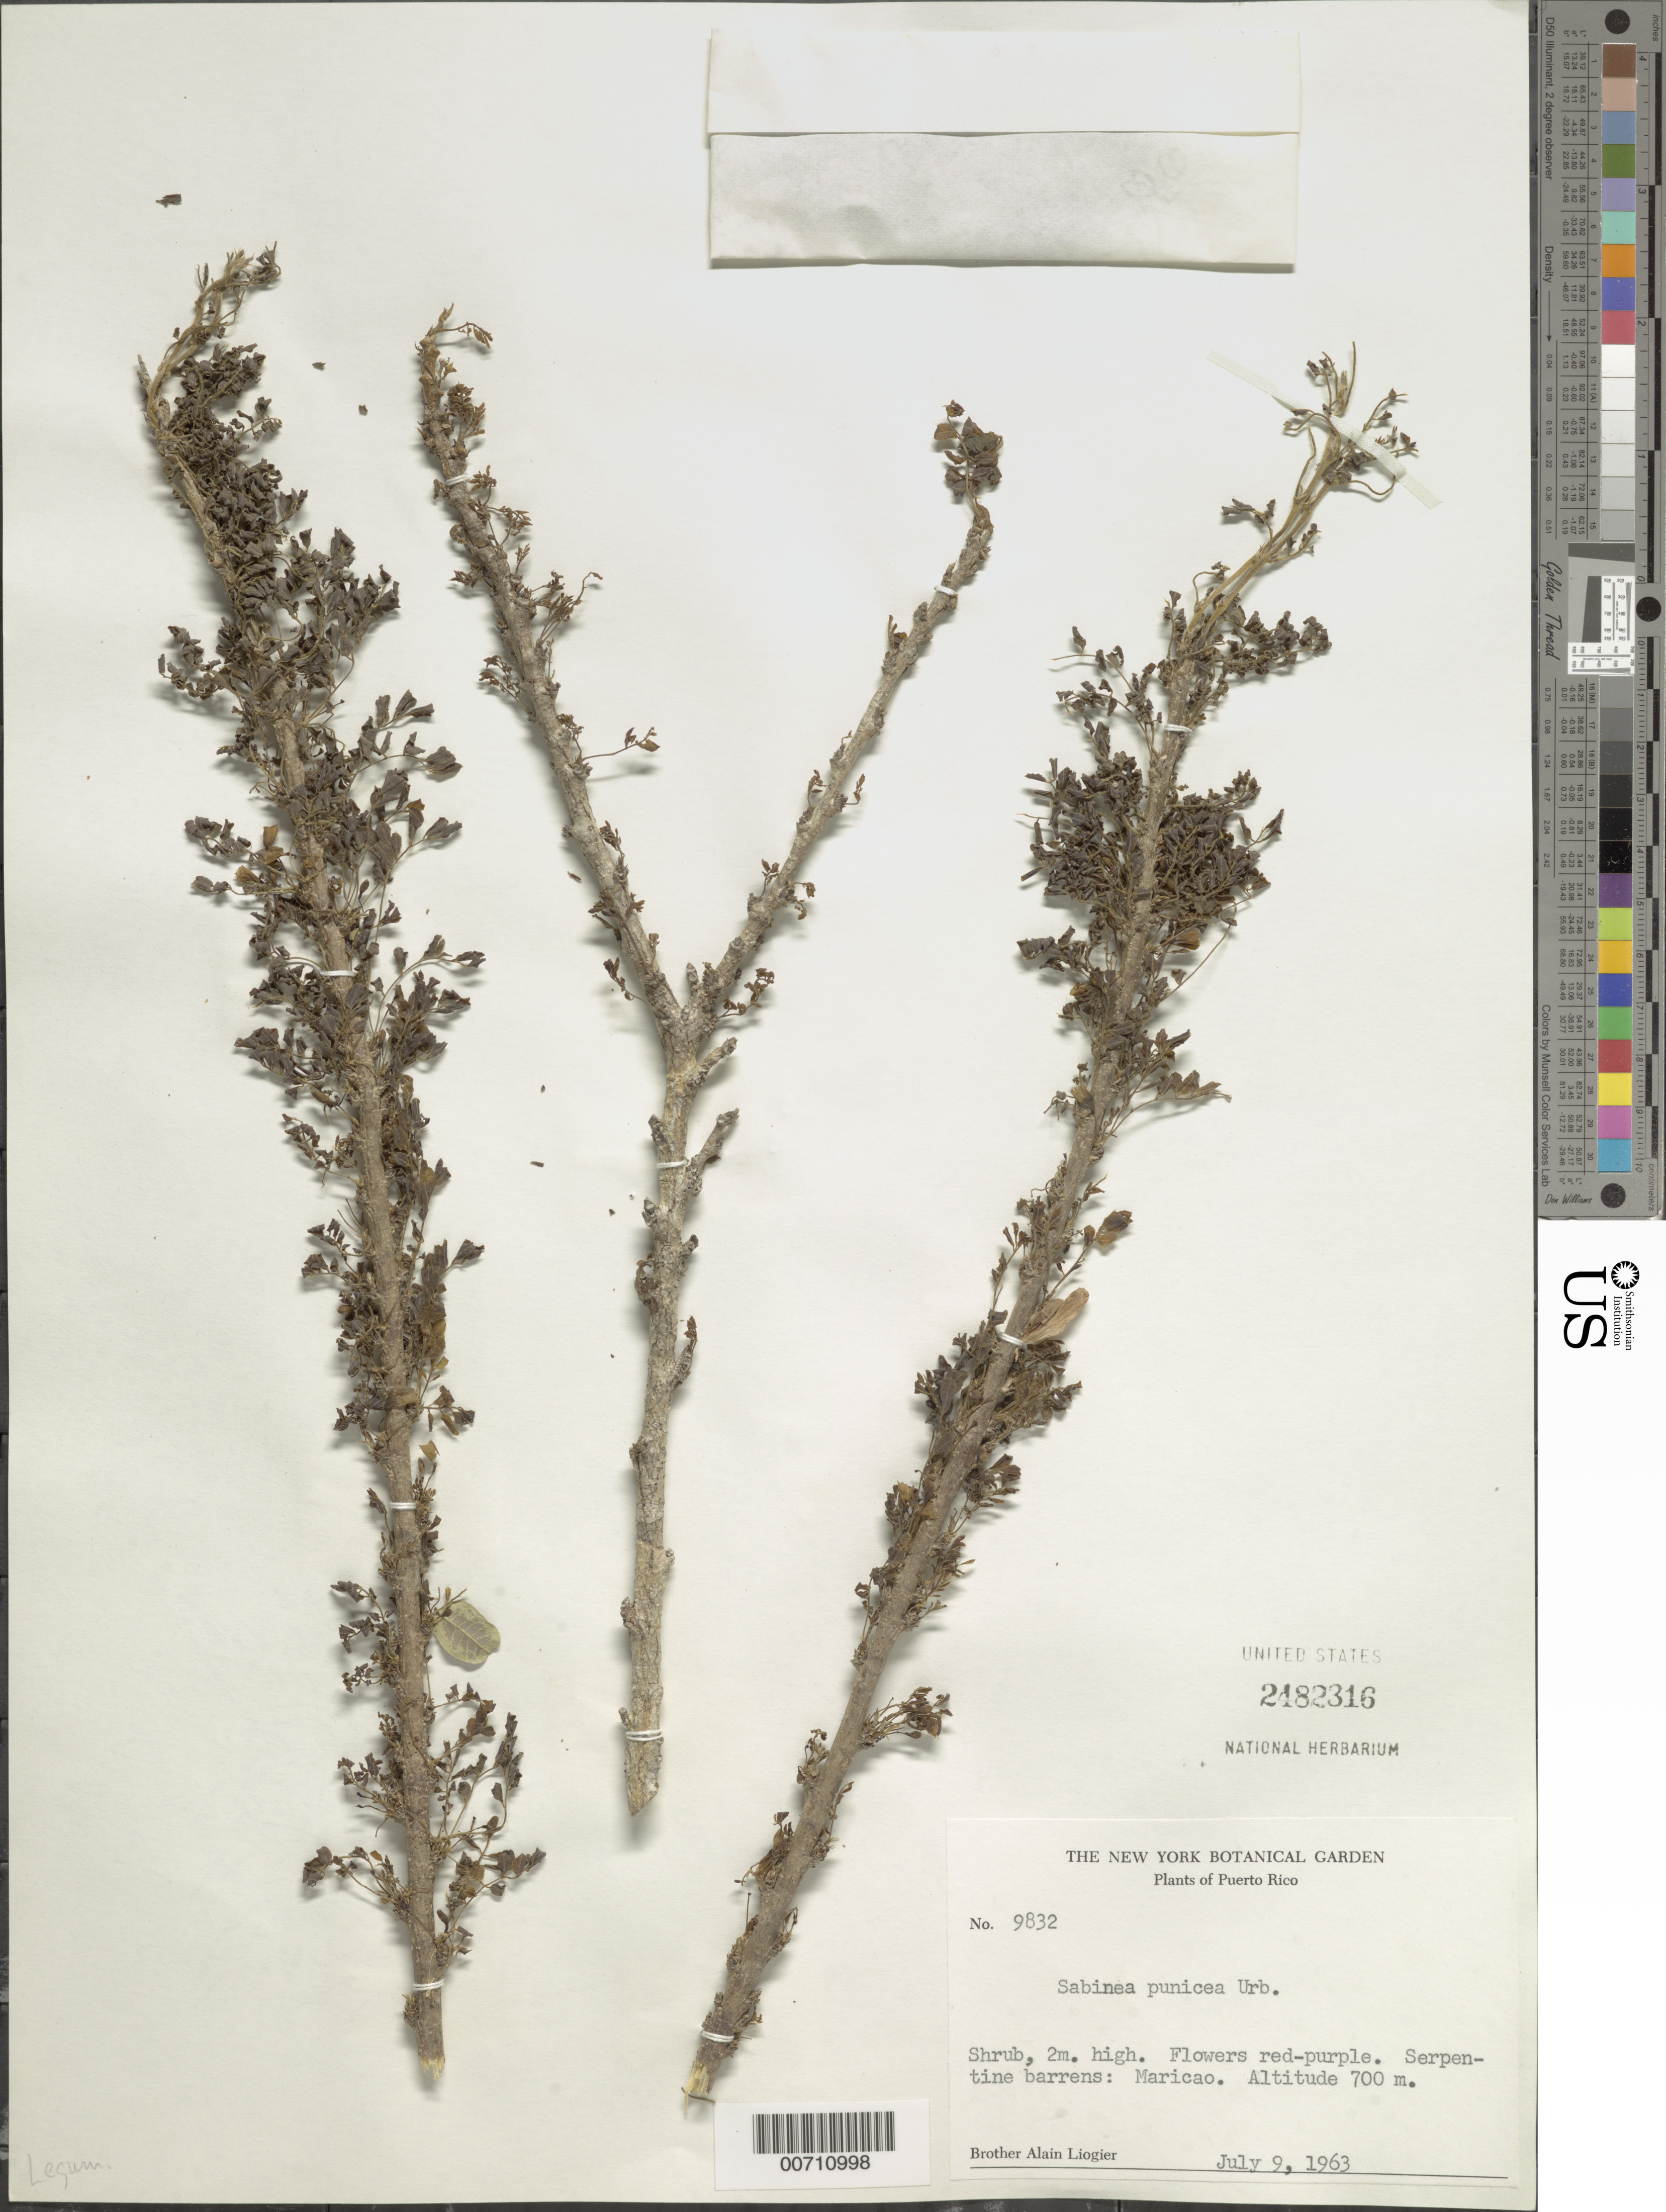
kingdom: Plantae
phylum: Tracheophyta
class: Magnoliopsida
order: Fabales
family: Fabaceae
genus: Poitea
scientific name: Poitea punicea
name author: (Urb.) Lavin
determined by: Strong, Mark T., (BOT), Smithsonian Institution - National Museum of Natural History (UNITED STATES)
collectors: A. H. Liogier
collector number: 9832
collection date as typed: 09 Jul 1963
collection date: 1963-07-09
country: Puerto Rico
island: Greater Antilles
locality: Maricao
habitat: Serpentine barrens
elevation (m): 700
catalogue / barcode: US 2482316